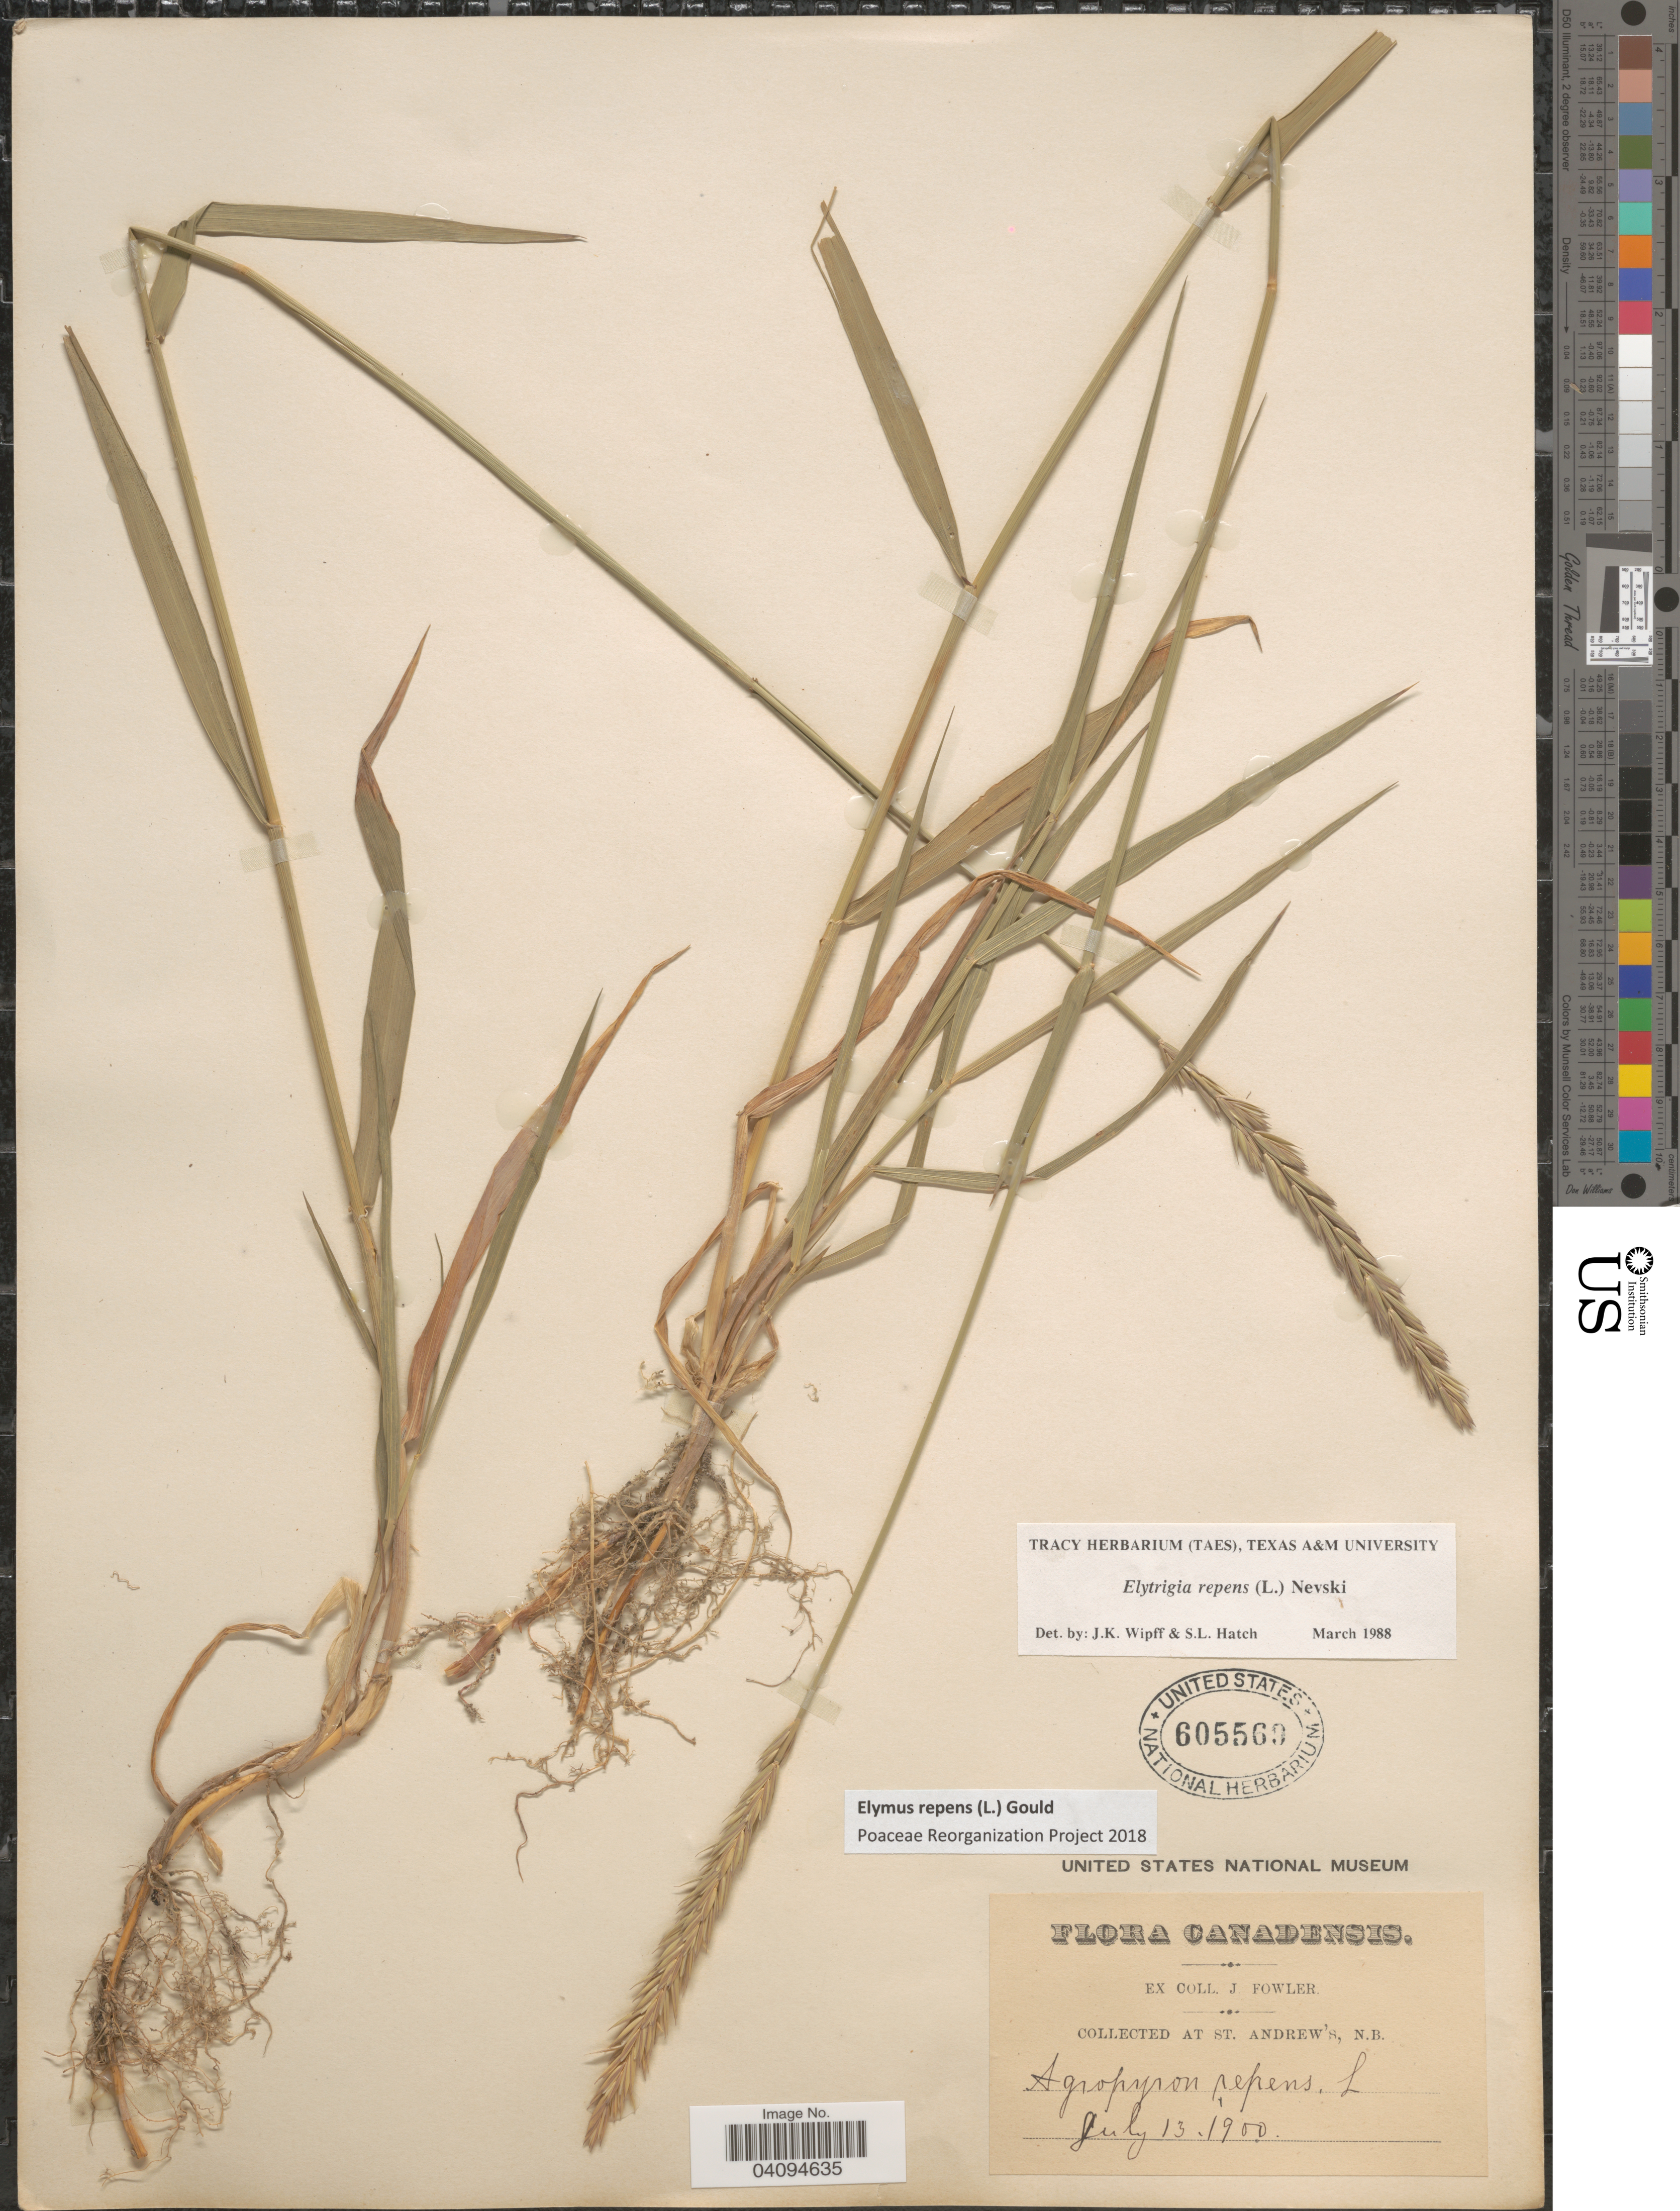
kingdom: Plantae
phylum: Tracheophyta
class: Liliopsida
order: Poales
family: Poaceae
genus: Elymus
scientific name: Elymus repens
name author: (L.) Gould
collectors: J. Fowler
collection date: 1900-07-13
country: Canada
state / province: New Brunswick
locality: At St. Andrew's.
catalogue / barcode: US 605569